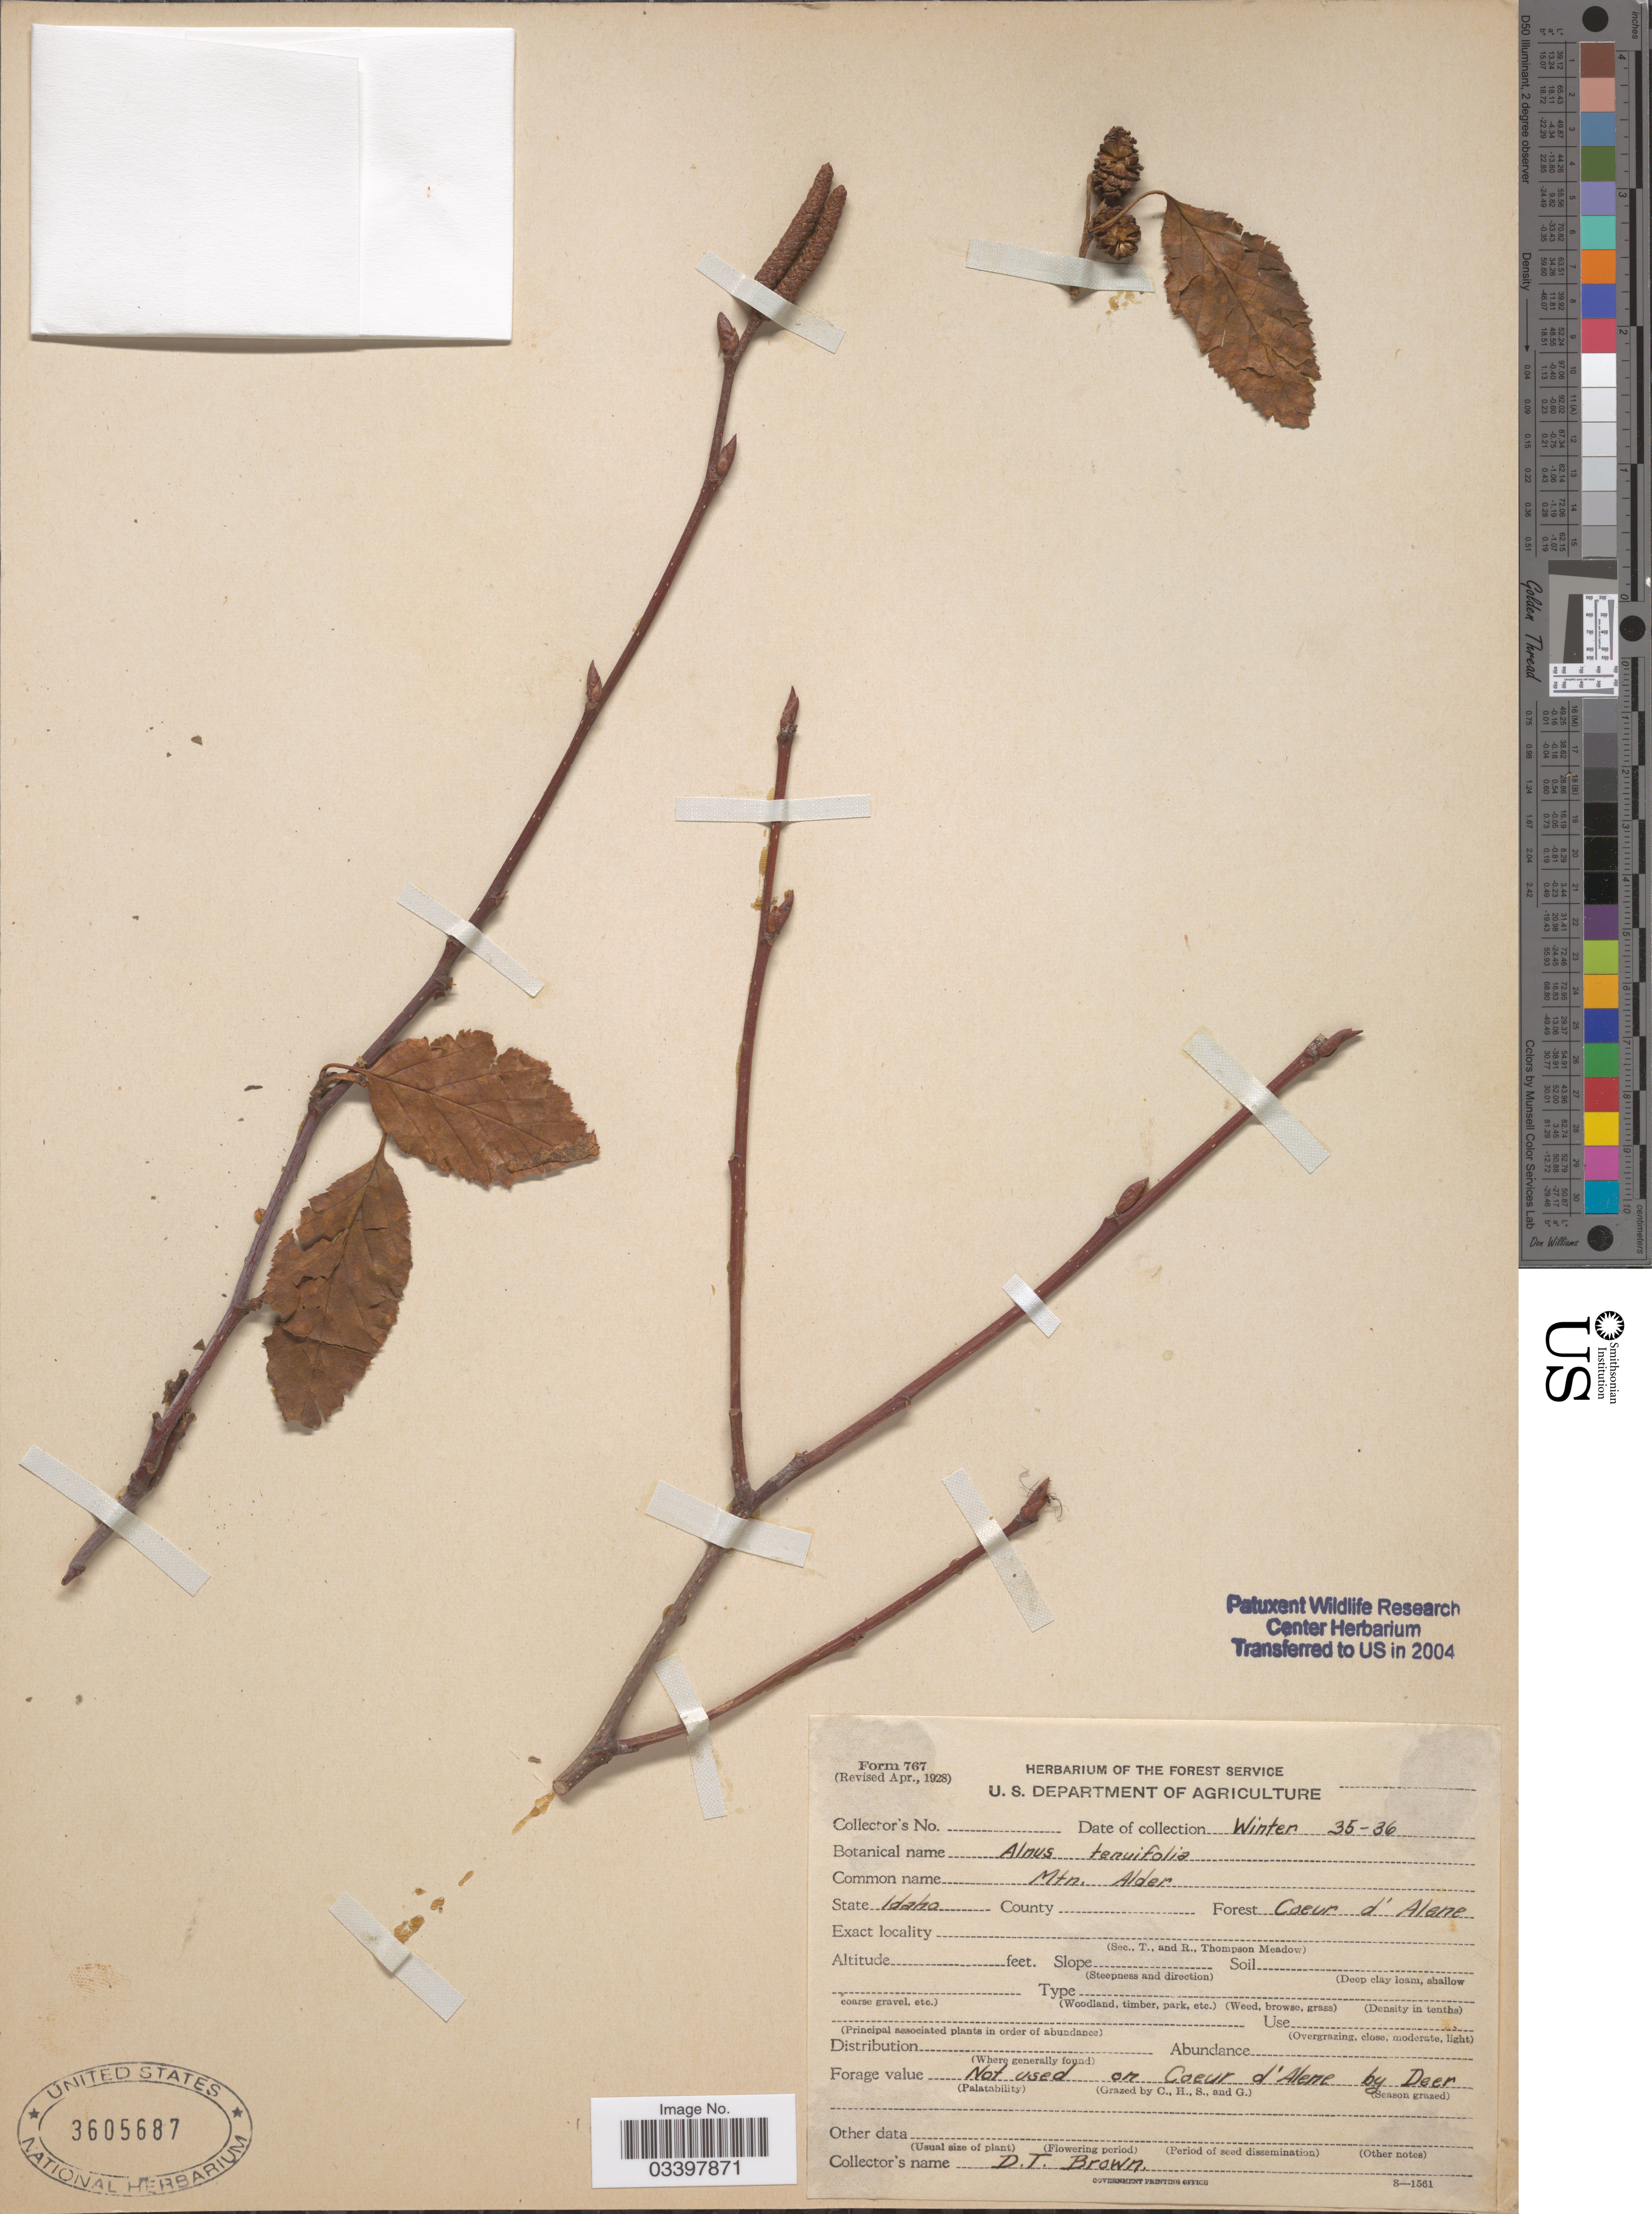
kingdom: Plantae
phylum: Tracheophyta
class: Magnoliopsida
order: Fagales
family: Betulaceae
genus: Alnus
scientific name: Alnus incana subsp. tenuifolia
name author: (Nutt.) Breitung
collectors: D. Brown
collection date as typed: Winter 35-36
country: United States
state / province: Idaho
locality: Forest Coeur d'Alene.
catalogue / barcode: US 3605687